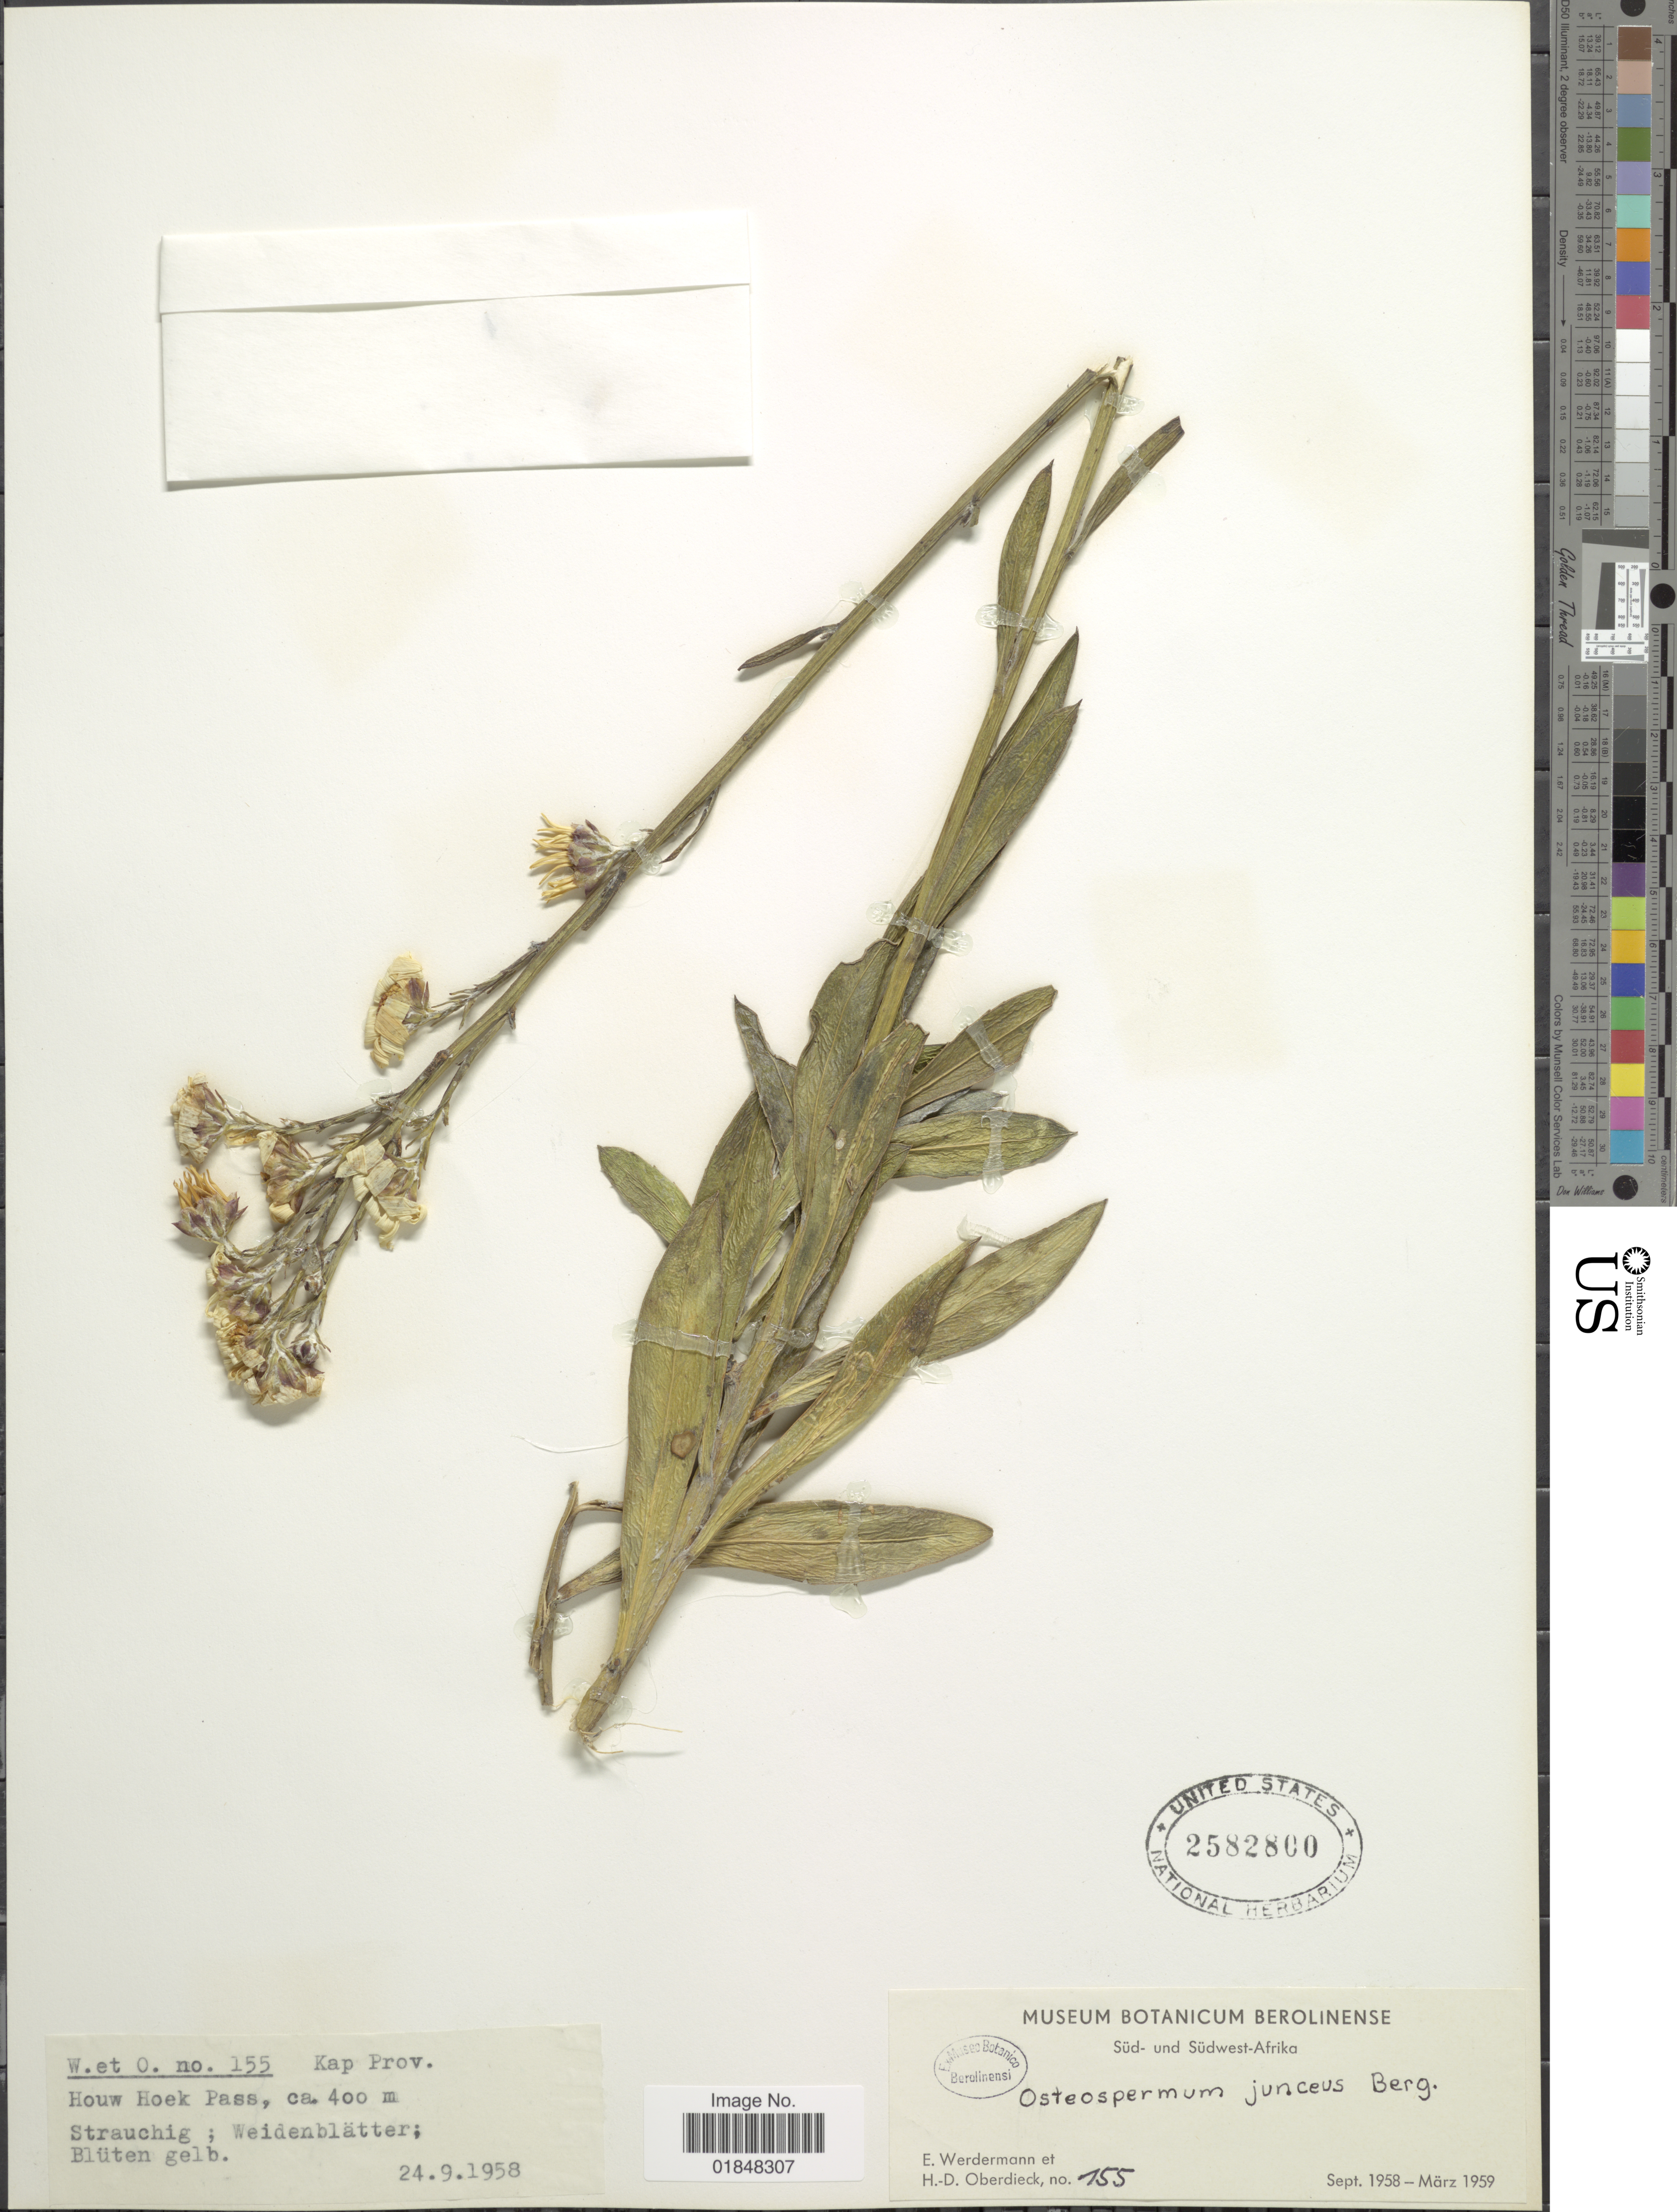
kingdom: Plantae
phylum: Tracheophyta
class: Magnoliopsida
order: Asterales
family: Asteraceae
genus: Osteospermum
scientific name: Osteospermum junceum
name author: P.J. Bergius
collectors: E. Werdermann & H. Oberdieck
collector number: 155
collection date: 1958-09-24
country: South Africa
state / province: Western Cape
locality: Houw Hoek Pass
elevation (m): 400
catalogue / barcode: US 2582800